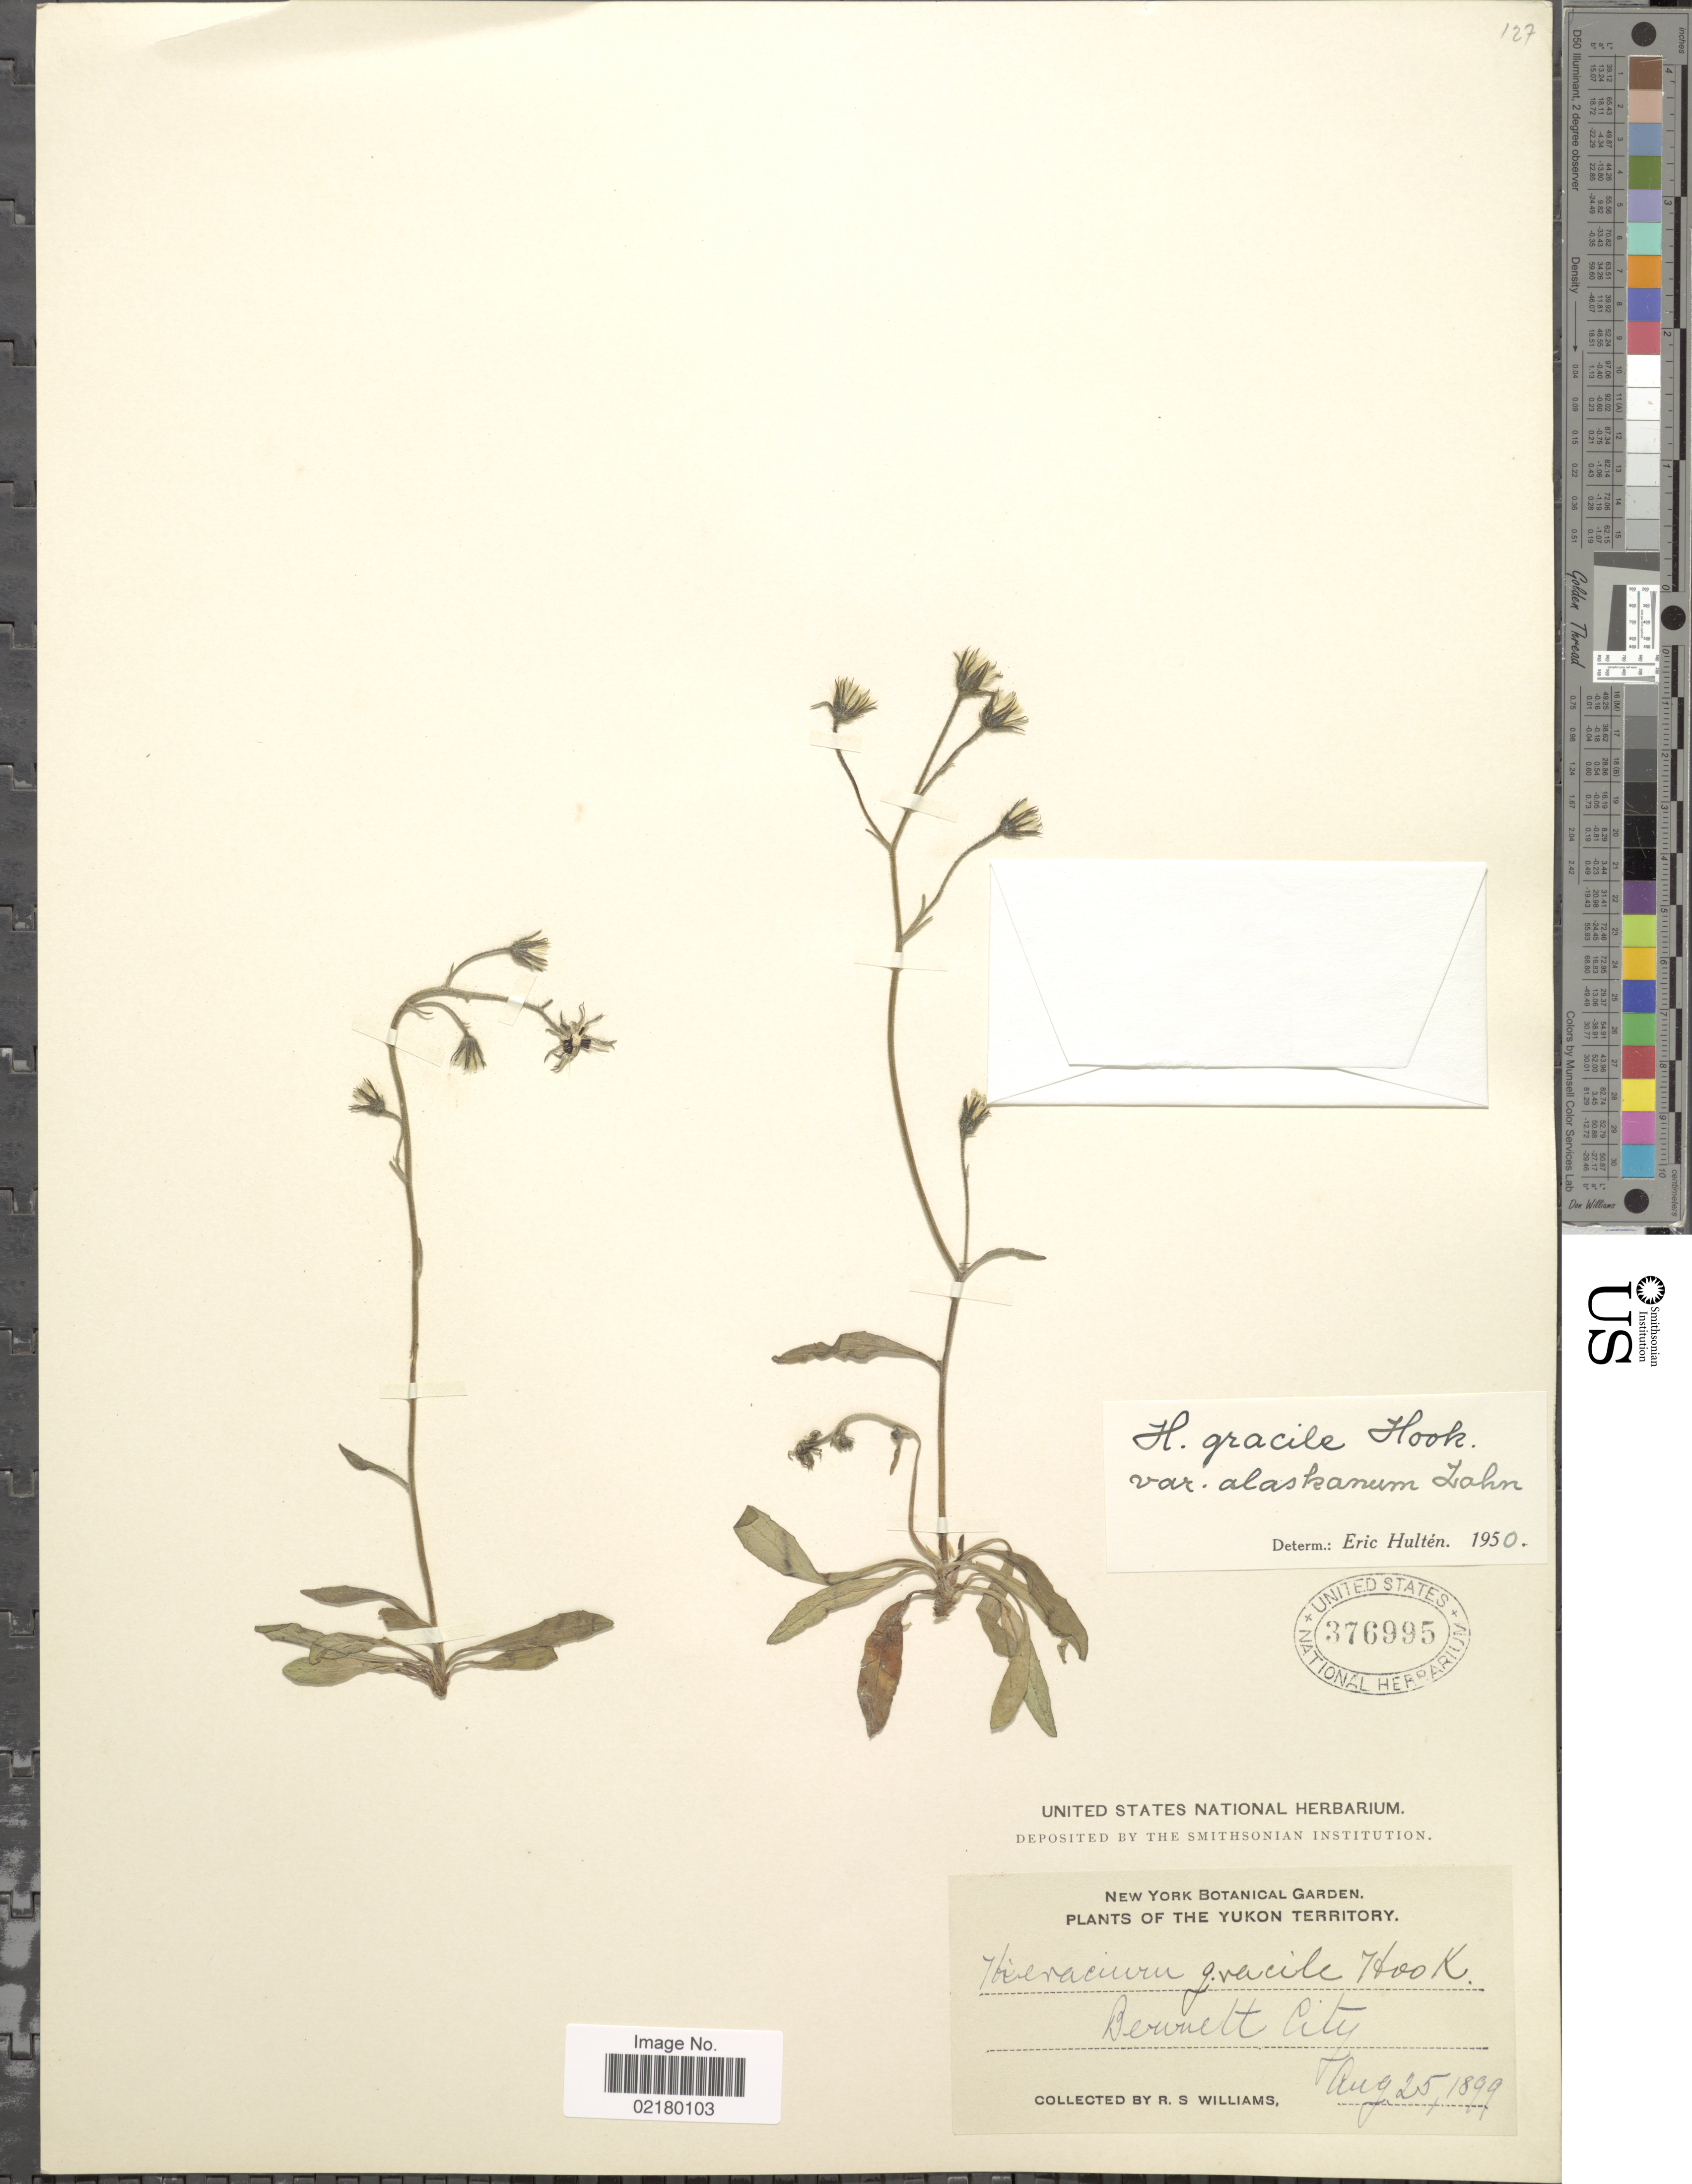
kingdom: Plantae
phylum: Tracheophyta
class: Magnoliopsida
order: Asterales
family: Asteraceae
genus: Hieracium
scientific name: Hieracium triste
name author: Willd. ex Spreng.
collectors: R. S. Williams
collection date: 1899-08-25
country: Canada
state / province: Yukon Territory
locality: Bernett City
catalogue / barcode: US 376995